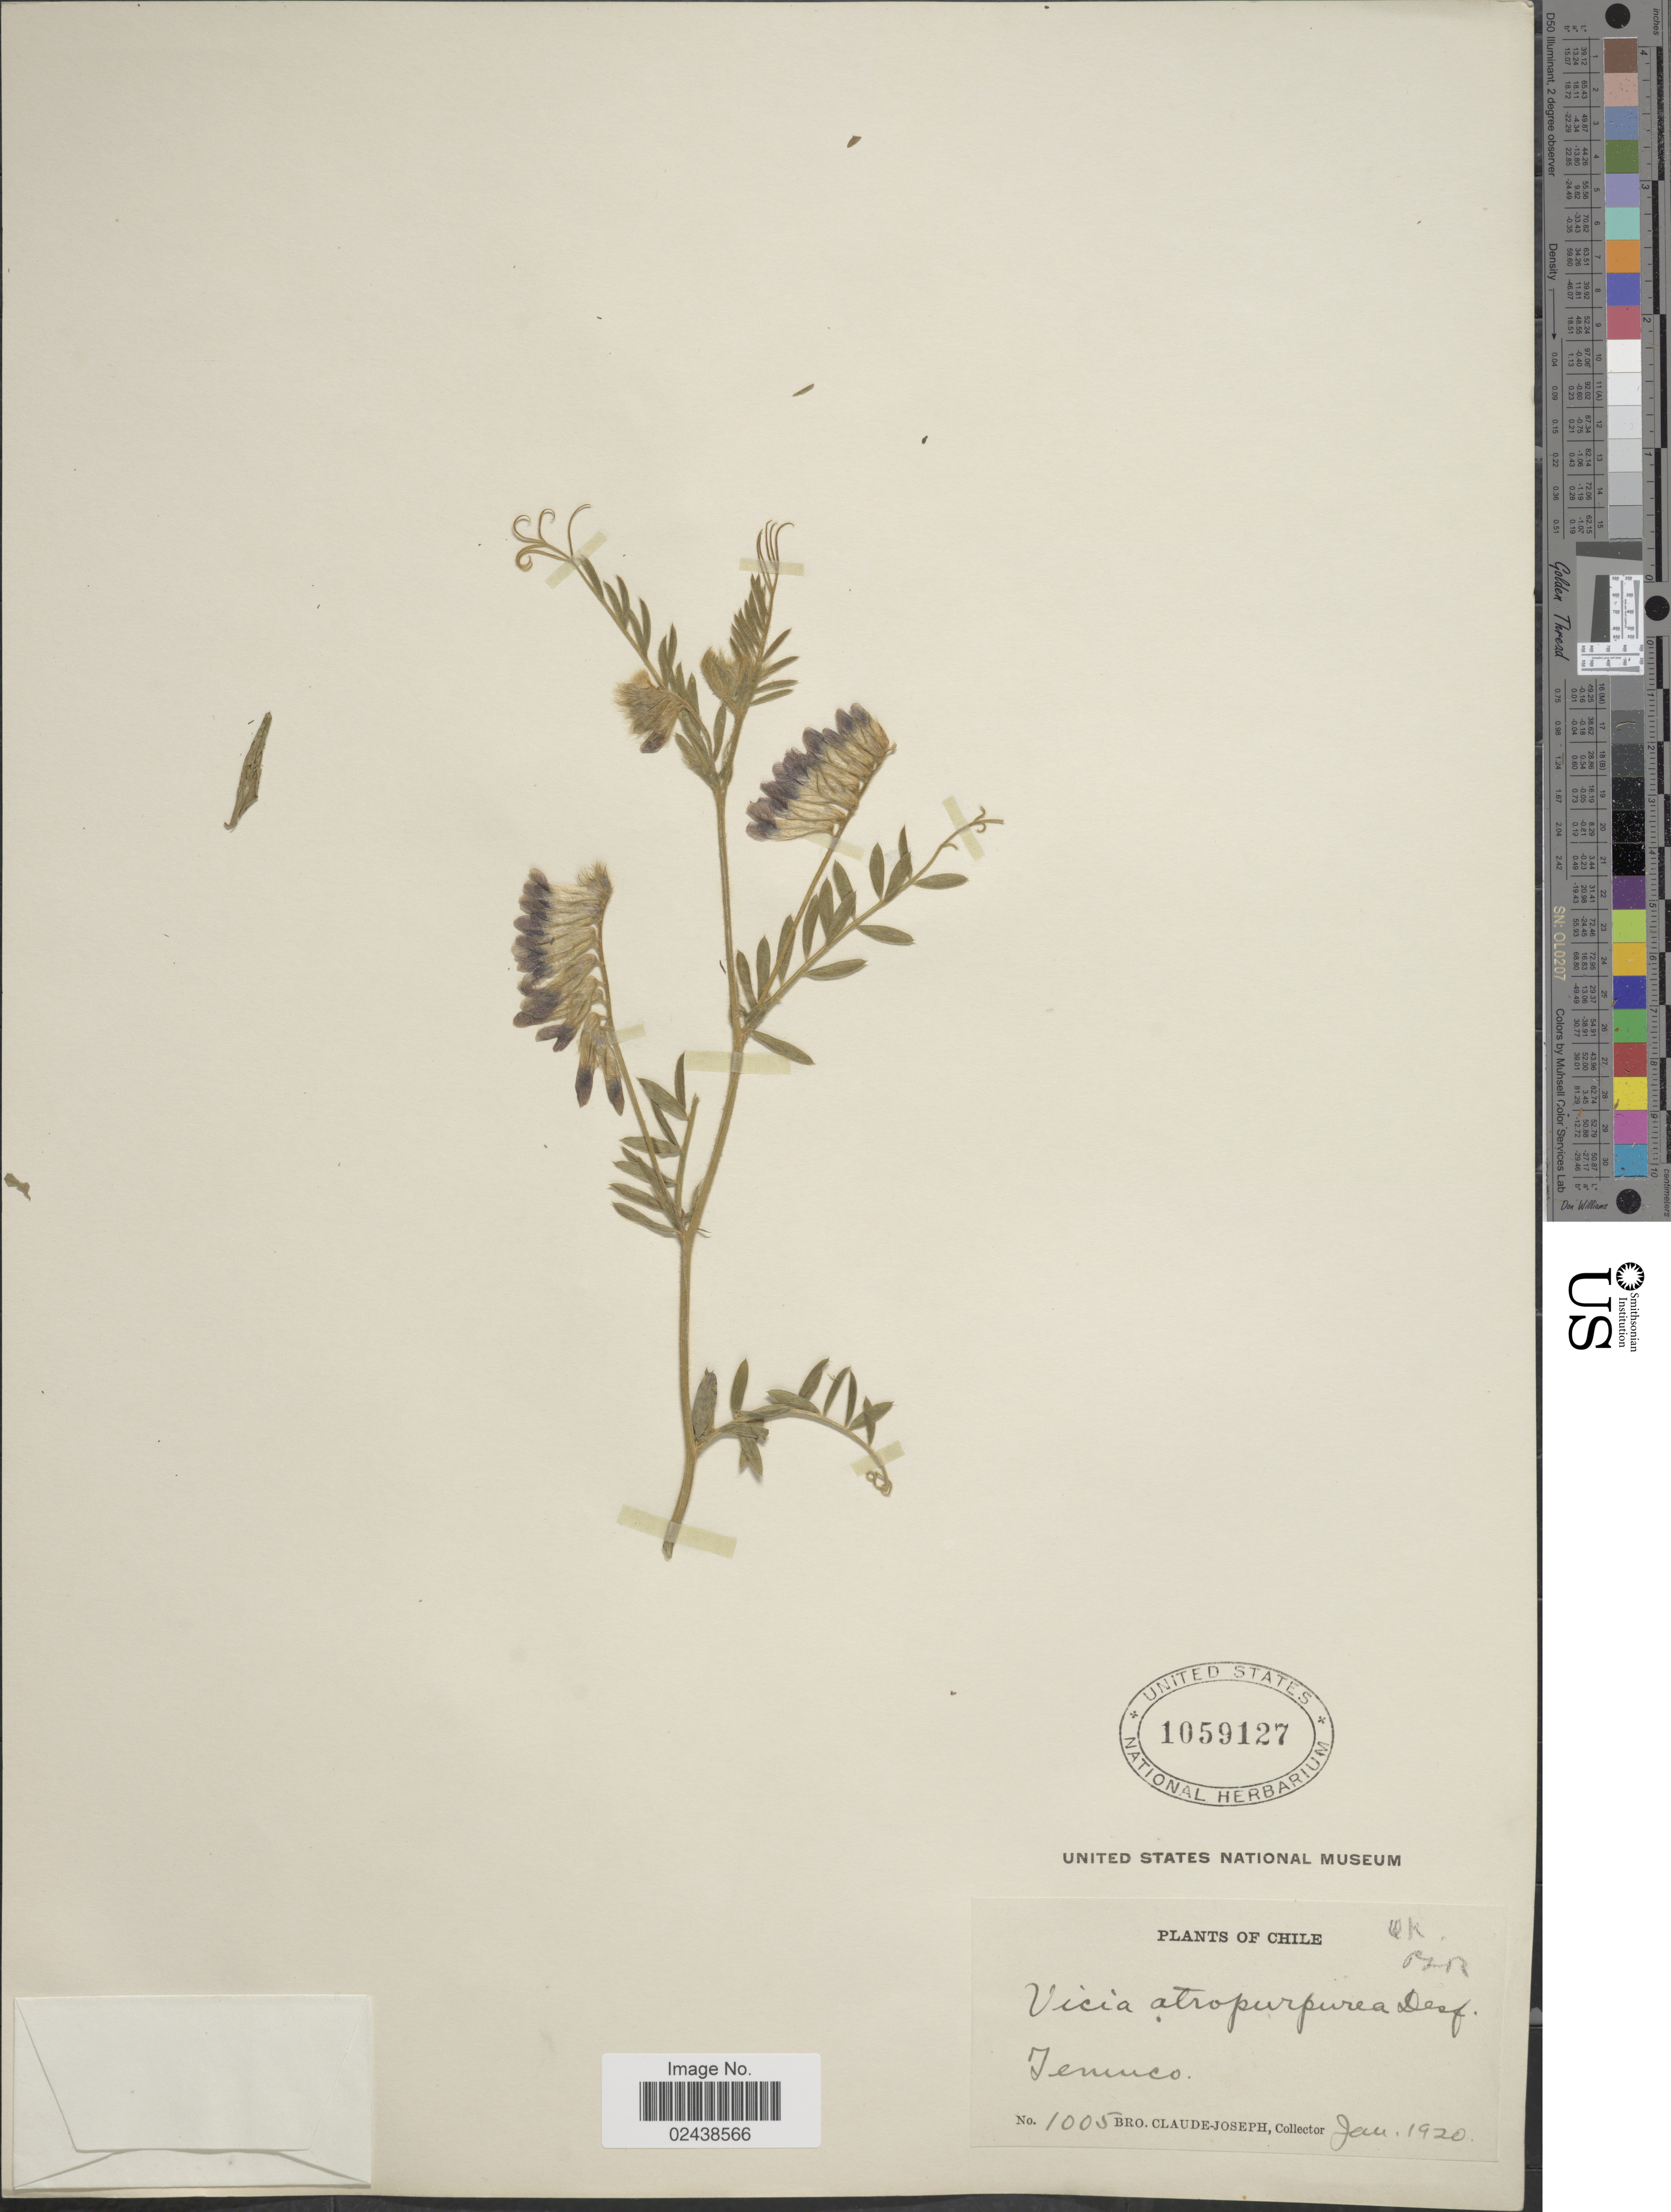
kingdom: Plantae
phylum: Tracheophyta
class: Magnoliopsida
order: Fabales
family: Fabaceae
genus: Vicia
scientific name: Vicia benghalensis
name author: L.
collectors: Bro. Claude-Joseph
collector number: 1005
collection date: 1920-01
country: Chile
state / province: Araucanía (IX)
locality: Temuco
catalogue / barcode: US 1059127